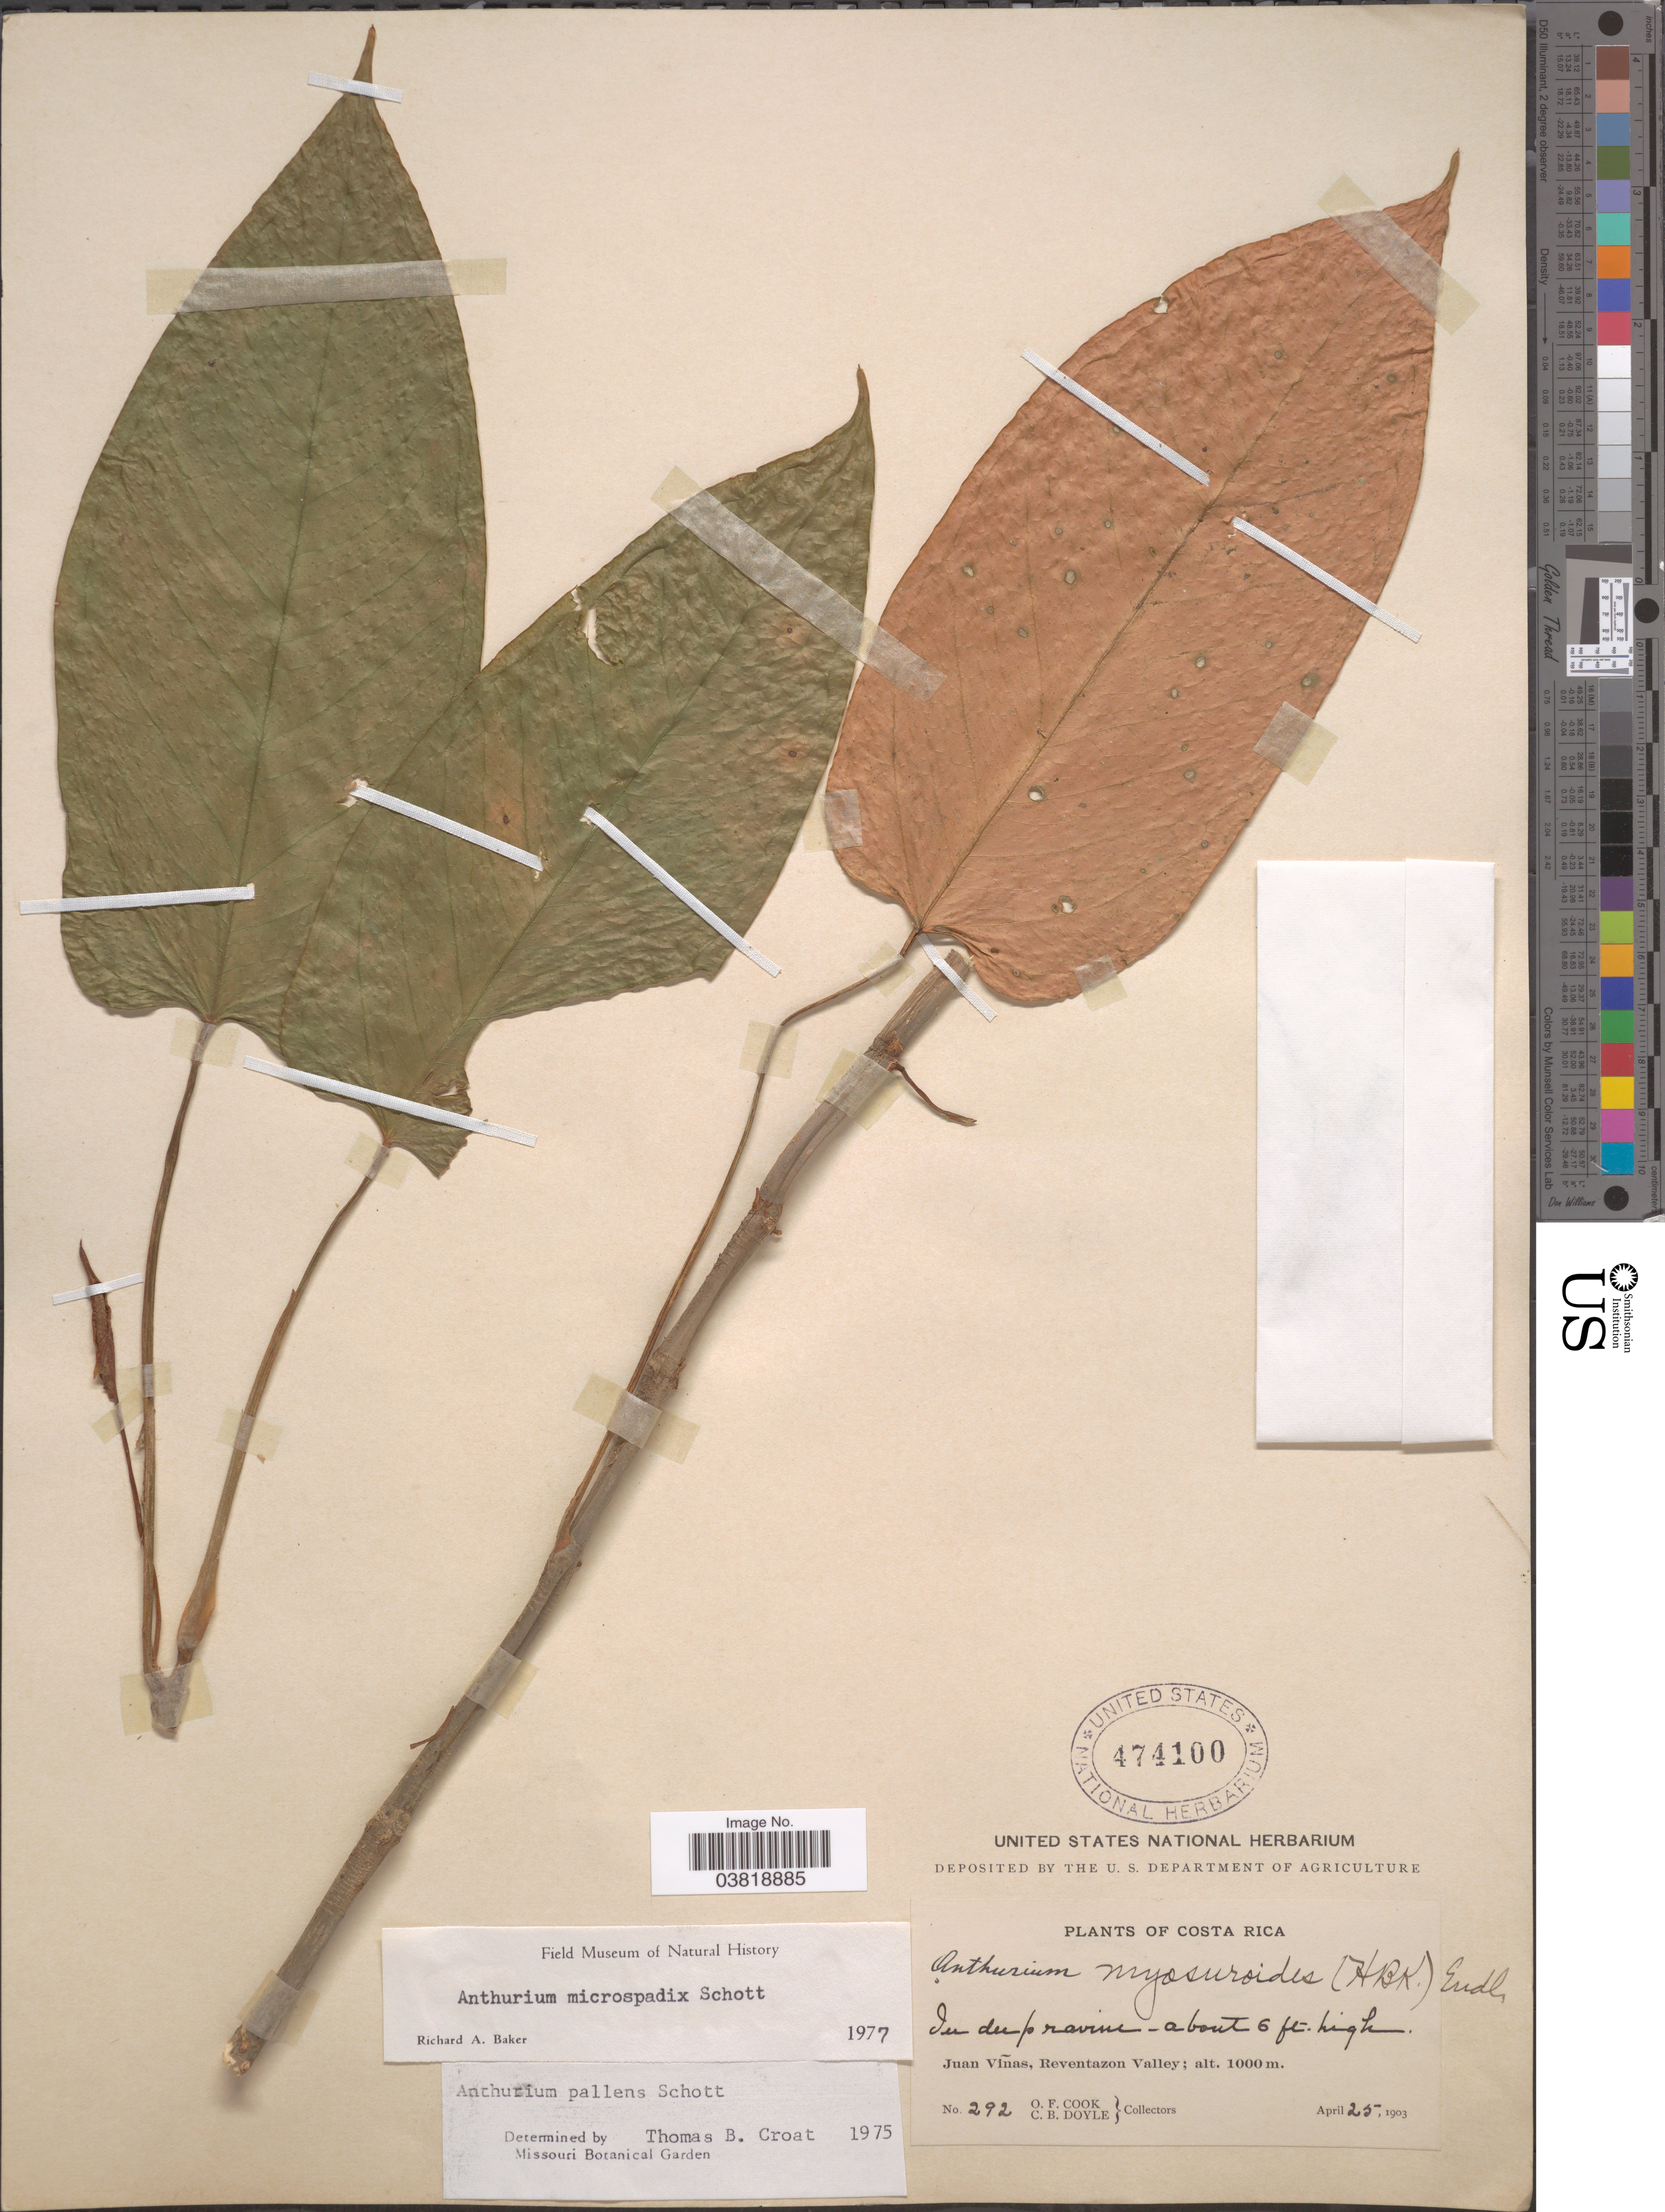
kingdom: Plantae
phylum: Tracheophyta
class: Liliopsida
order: Alismatales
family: Araceae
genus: Anthurium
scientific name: Anthurium microspadix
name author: Schott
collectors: O. F. Cook & C. Doyle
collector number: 292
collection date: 1903-04-25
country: Costa Rica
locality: Juan Viñas, Reventazon Valley.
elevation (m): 1000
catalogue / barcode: US 474100